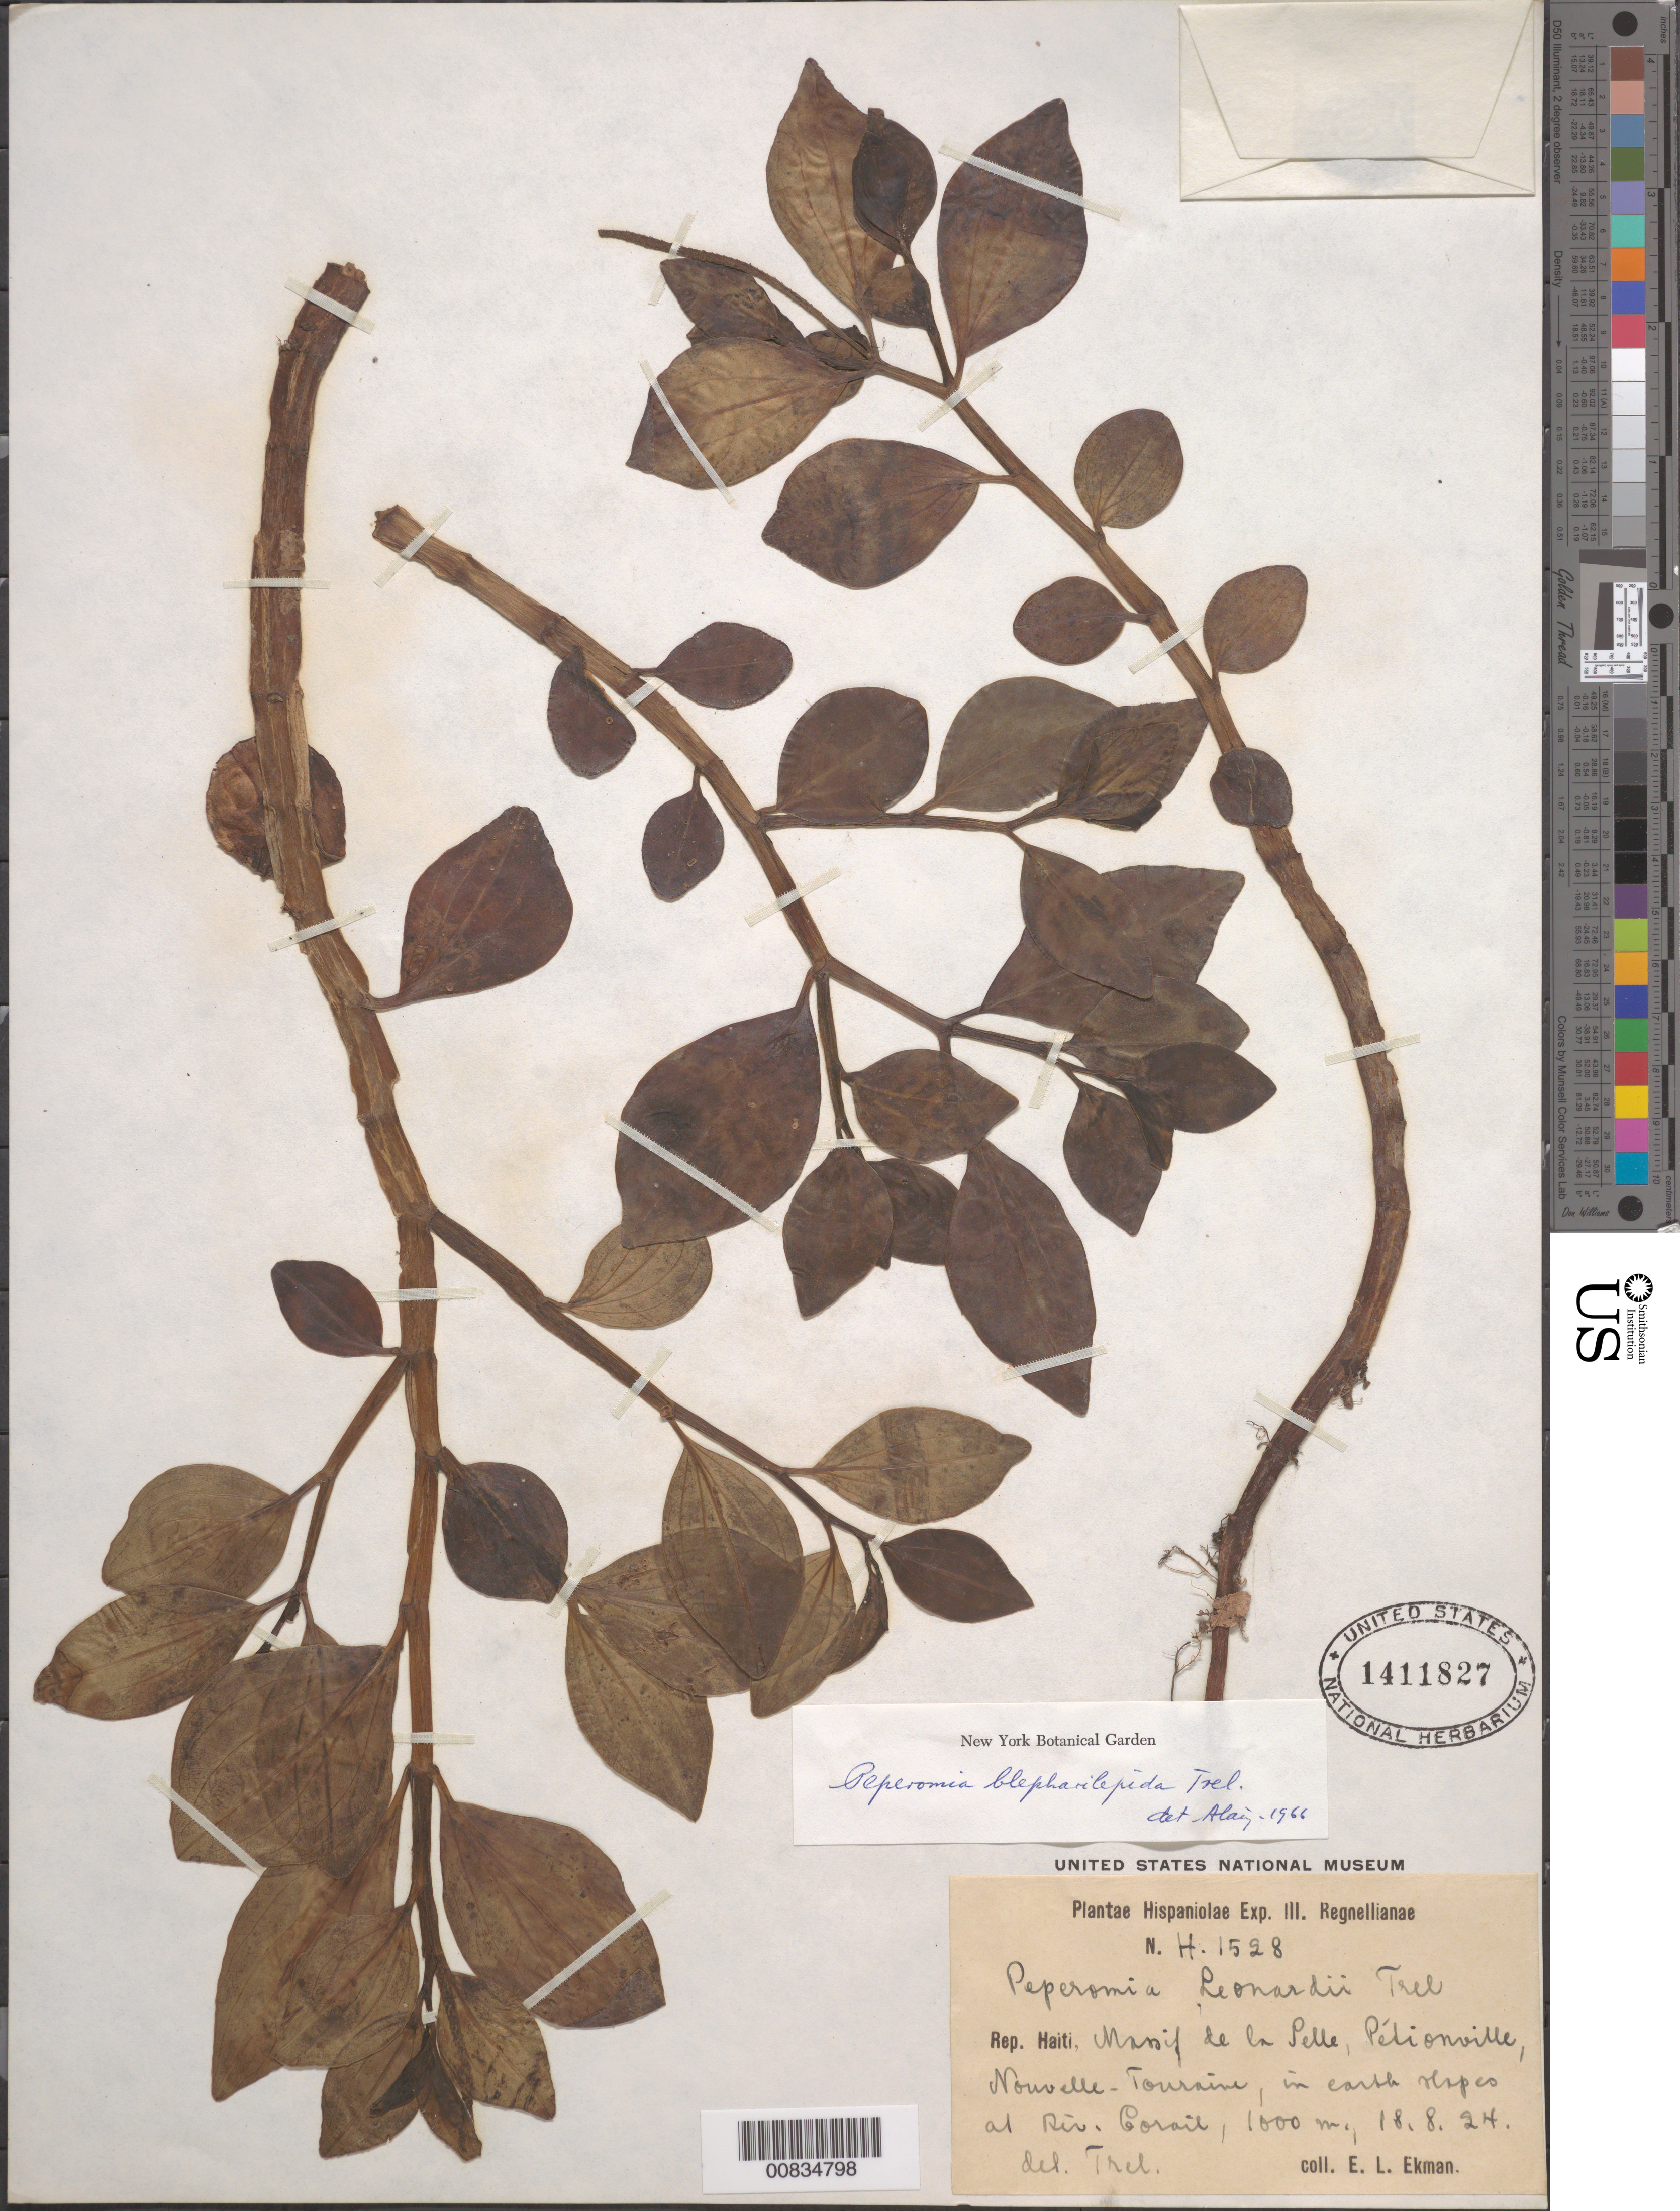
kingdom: Plantae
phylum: Tracheophyta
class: Magnoliopsida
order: Piperales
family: Piperaceae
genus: Peperomia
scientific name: Peperomia blepharilepida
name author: Trel.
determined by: Liogier, Alain H.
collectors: E. L. Ekman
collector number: H 1528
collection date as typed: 18 Aug 1924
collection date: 1924-08-18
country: Haiti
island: Hispaniola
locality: Massif de la Selle, Pétionville, Nouvelle-Touraine, at Riv. Corail.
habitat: In earth slopes.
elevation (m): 1000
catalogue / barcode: US 1411827